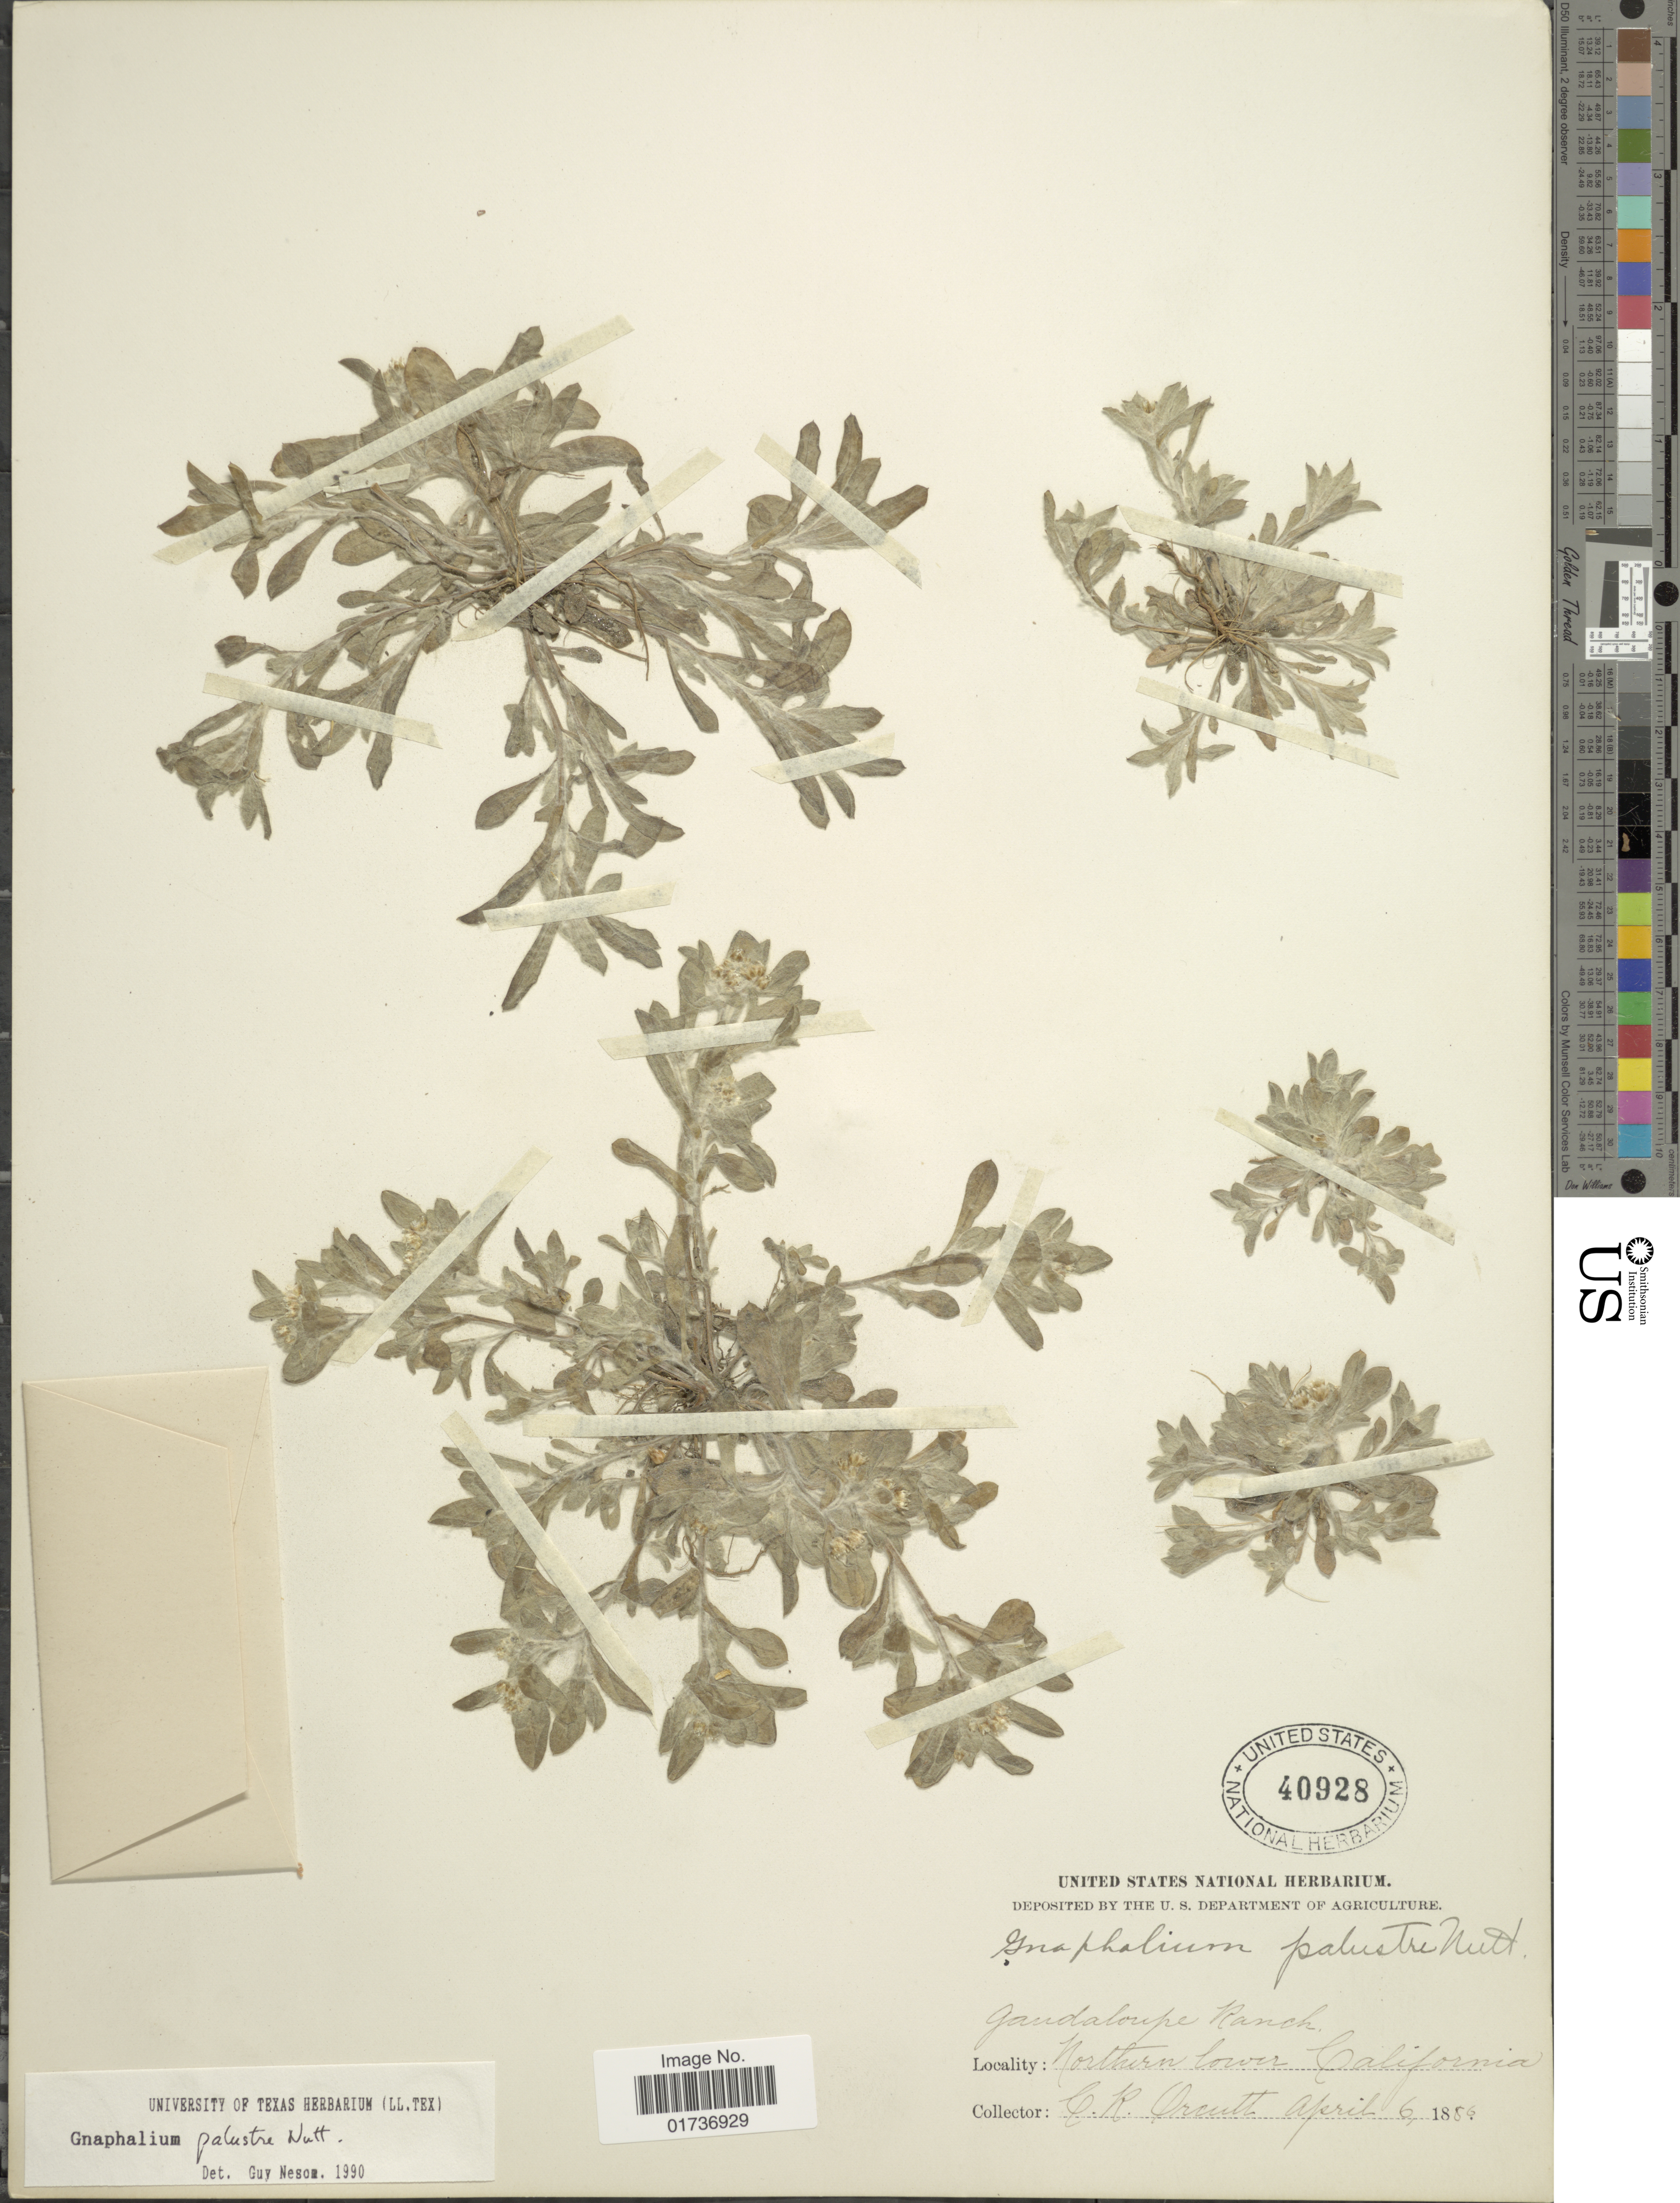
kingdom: Plantae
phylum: Tracheophyta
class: Magnoliopsida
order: Asterales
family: Asteraceae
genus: Gnaphalium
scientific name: Gnaphalium palustre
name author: Nutt.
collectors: C. R. Orcutt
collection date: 1886-04-06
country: Mexico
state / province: Baja California Sur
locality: Guadeloupe Ranch, Northern Lower California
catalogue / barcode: US 40928